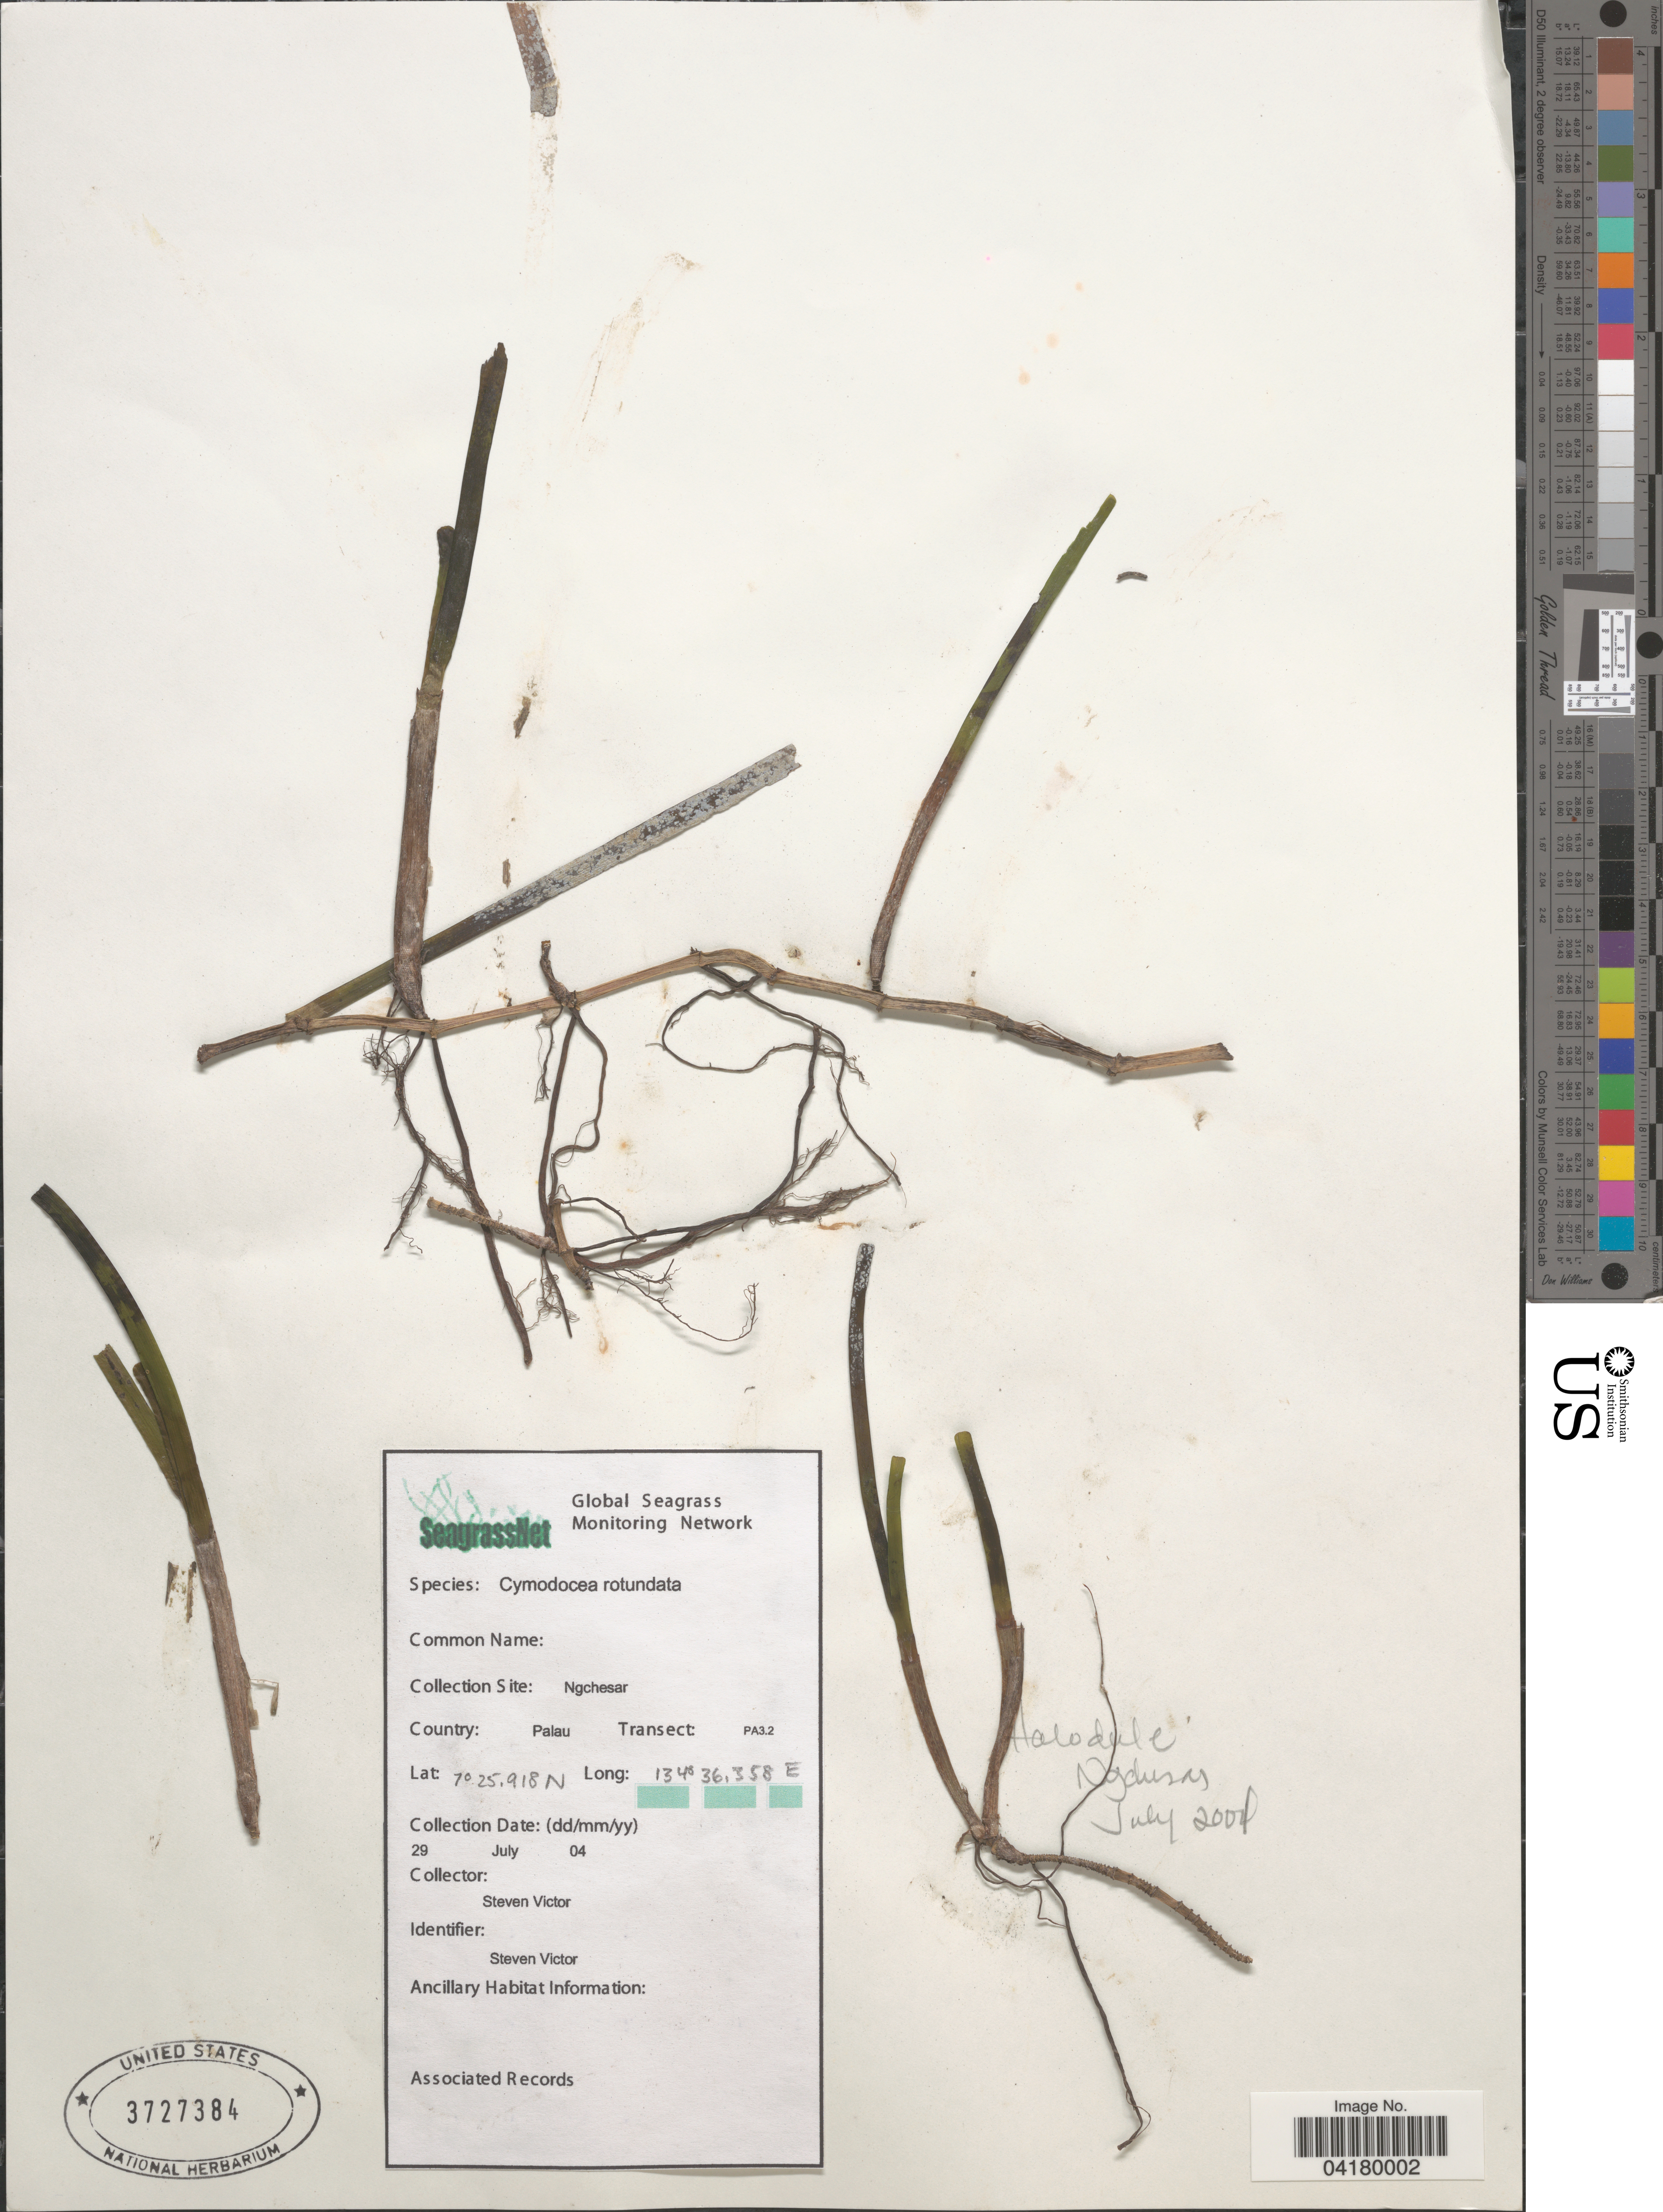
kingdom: Plantae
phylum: Tracheophyta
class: Liliopsida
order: Alismatales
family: Cymodoceaceae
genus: Cymodocea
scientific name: Cymodocea rotundata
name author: Asch. & Schweinf.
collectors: S. Victor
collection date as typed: Transcribed d/m/y: 29/7/4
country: Palau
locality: Collection Site: Ngchesar. Country: Palau. Transect: PA3.2.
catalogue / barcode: US 3727384